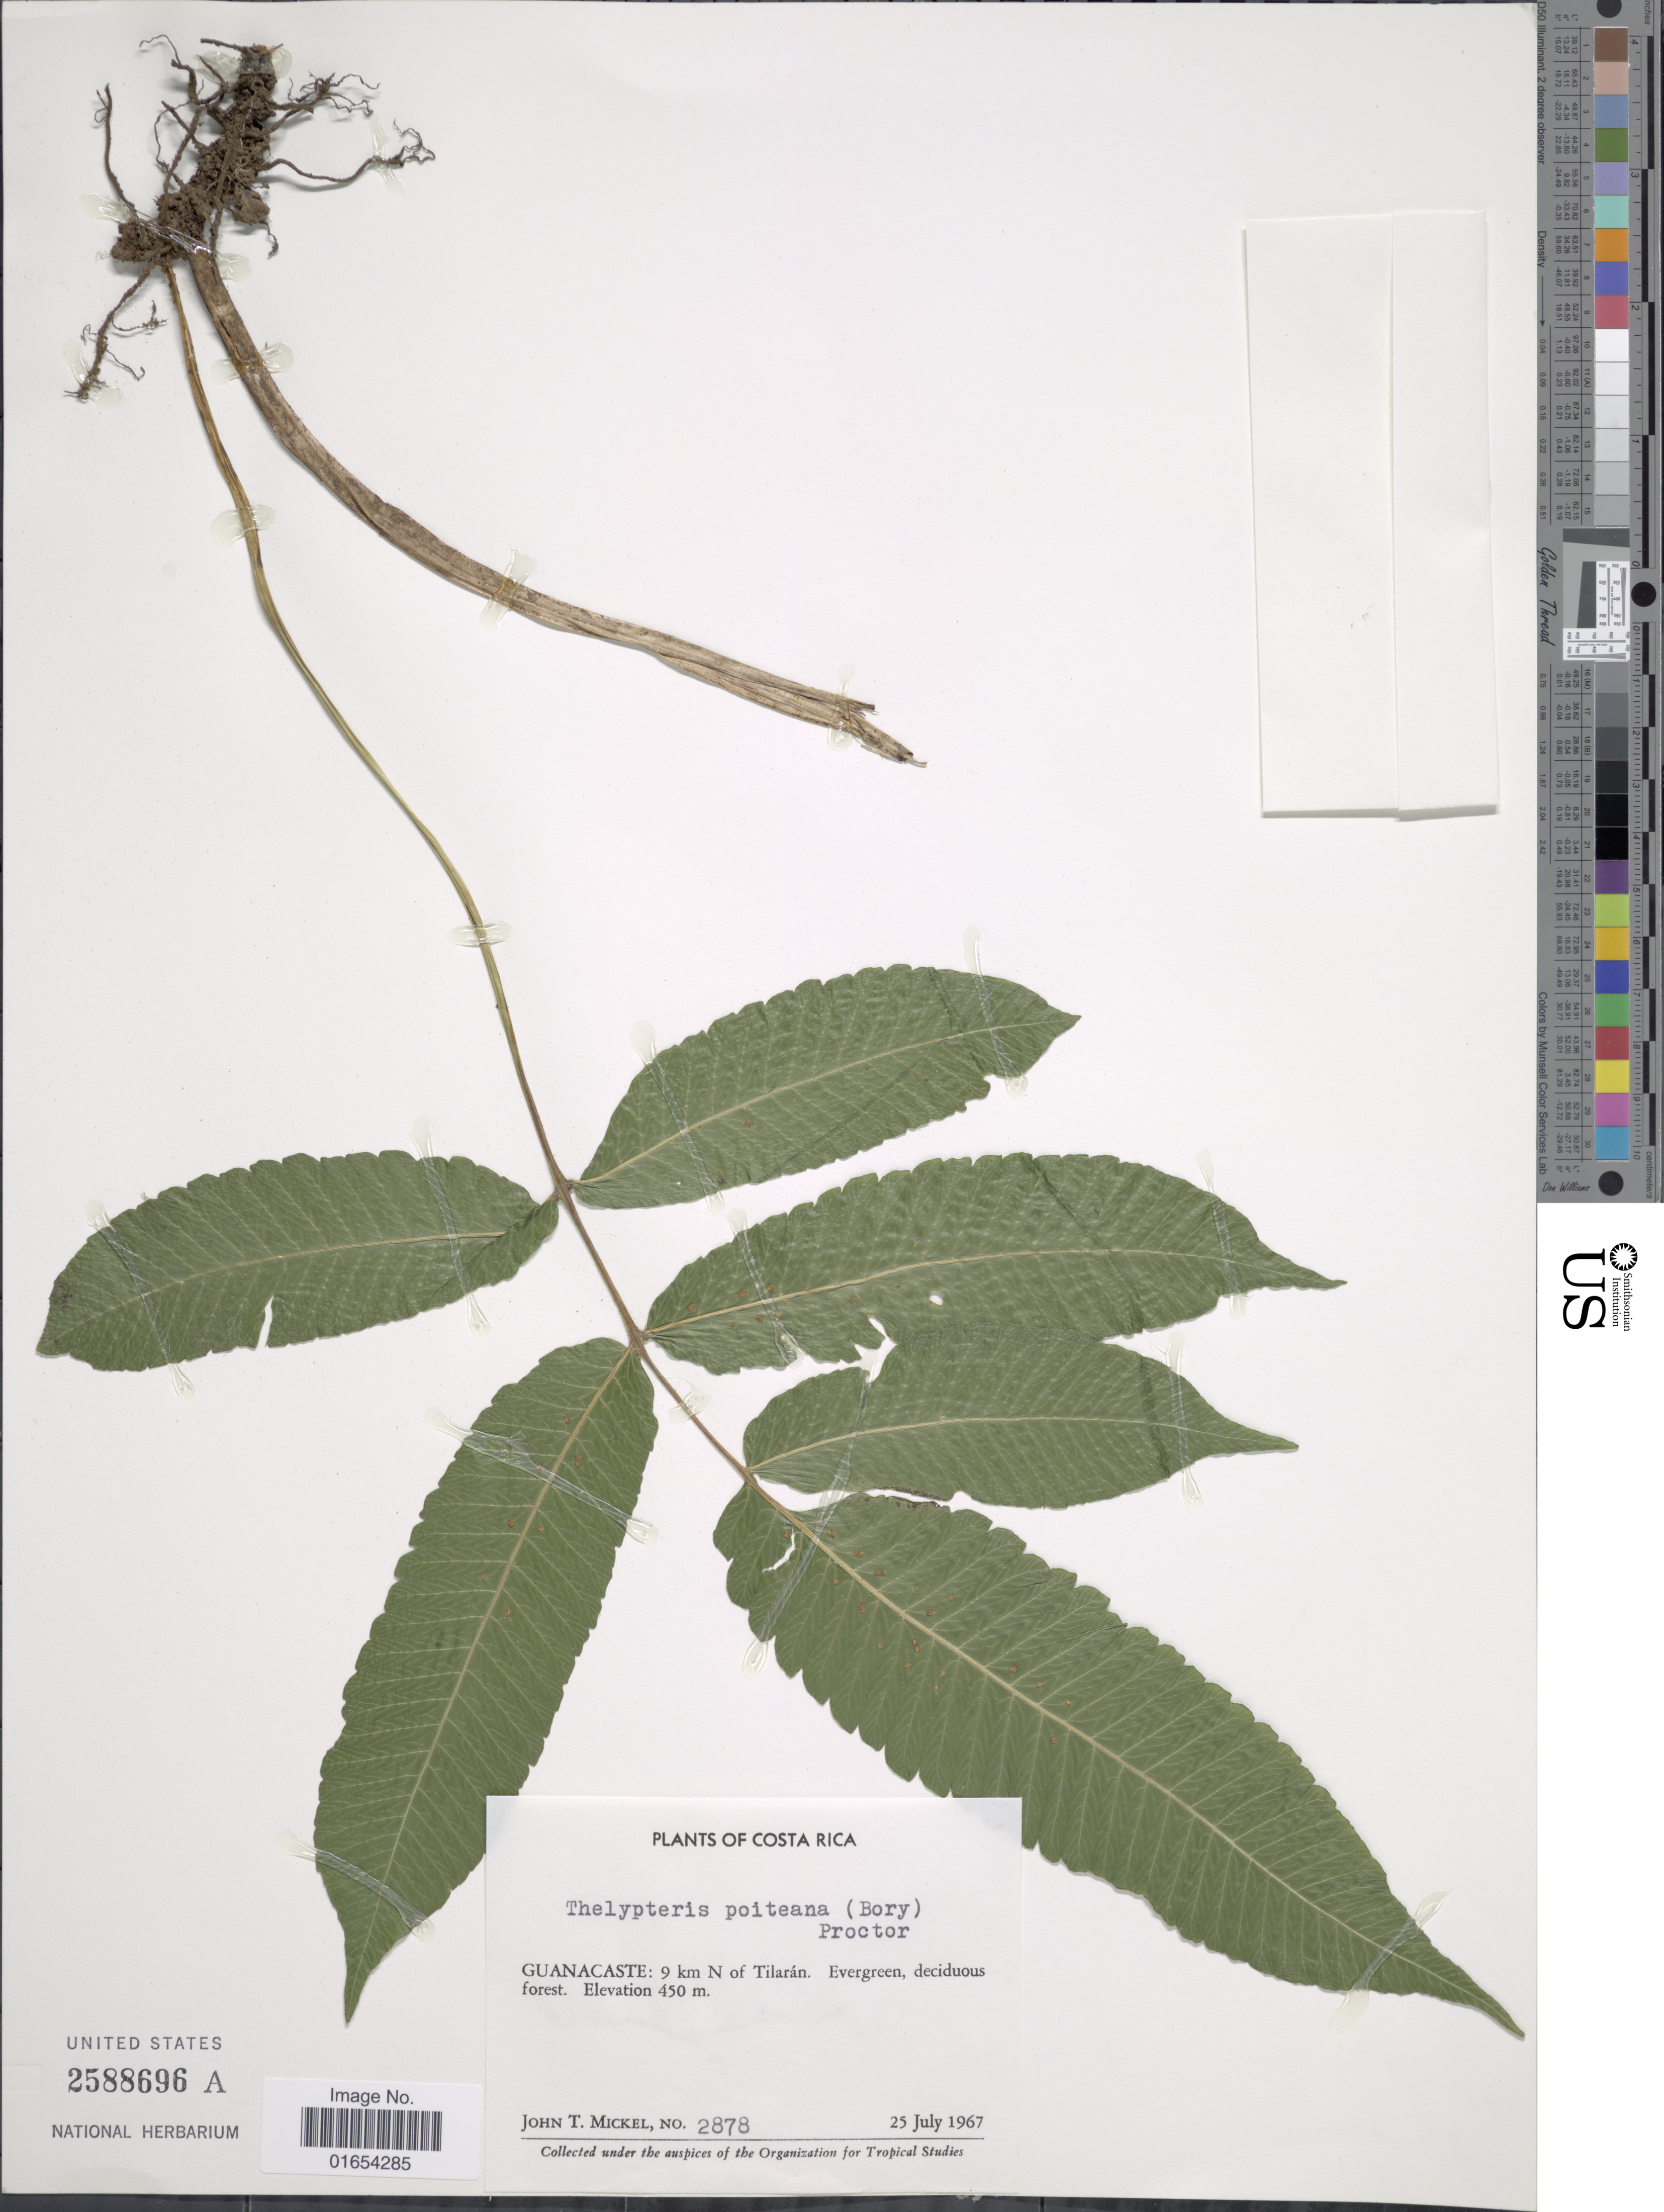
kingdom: Plantae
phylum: Tracheophyta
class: Polypodiopsida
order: Polypodiales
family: Thelypteridaceae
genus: Goniopteris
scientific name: Goniopteris poiteana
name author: (Bory) Ching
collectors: J. T. Mickel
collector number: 2878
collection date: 1967-07-25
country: Costa Rica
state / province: Guanacaste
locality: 9 km N of Tilaran, Evergreen, deciduous forest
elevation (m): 450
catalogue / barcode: US 2588696A